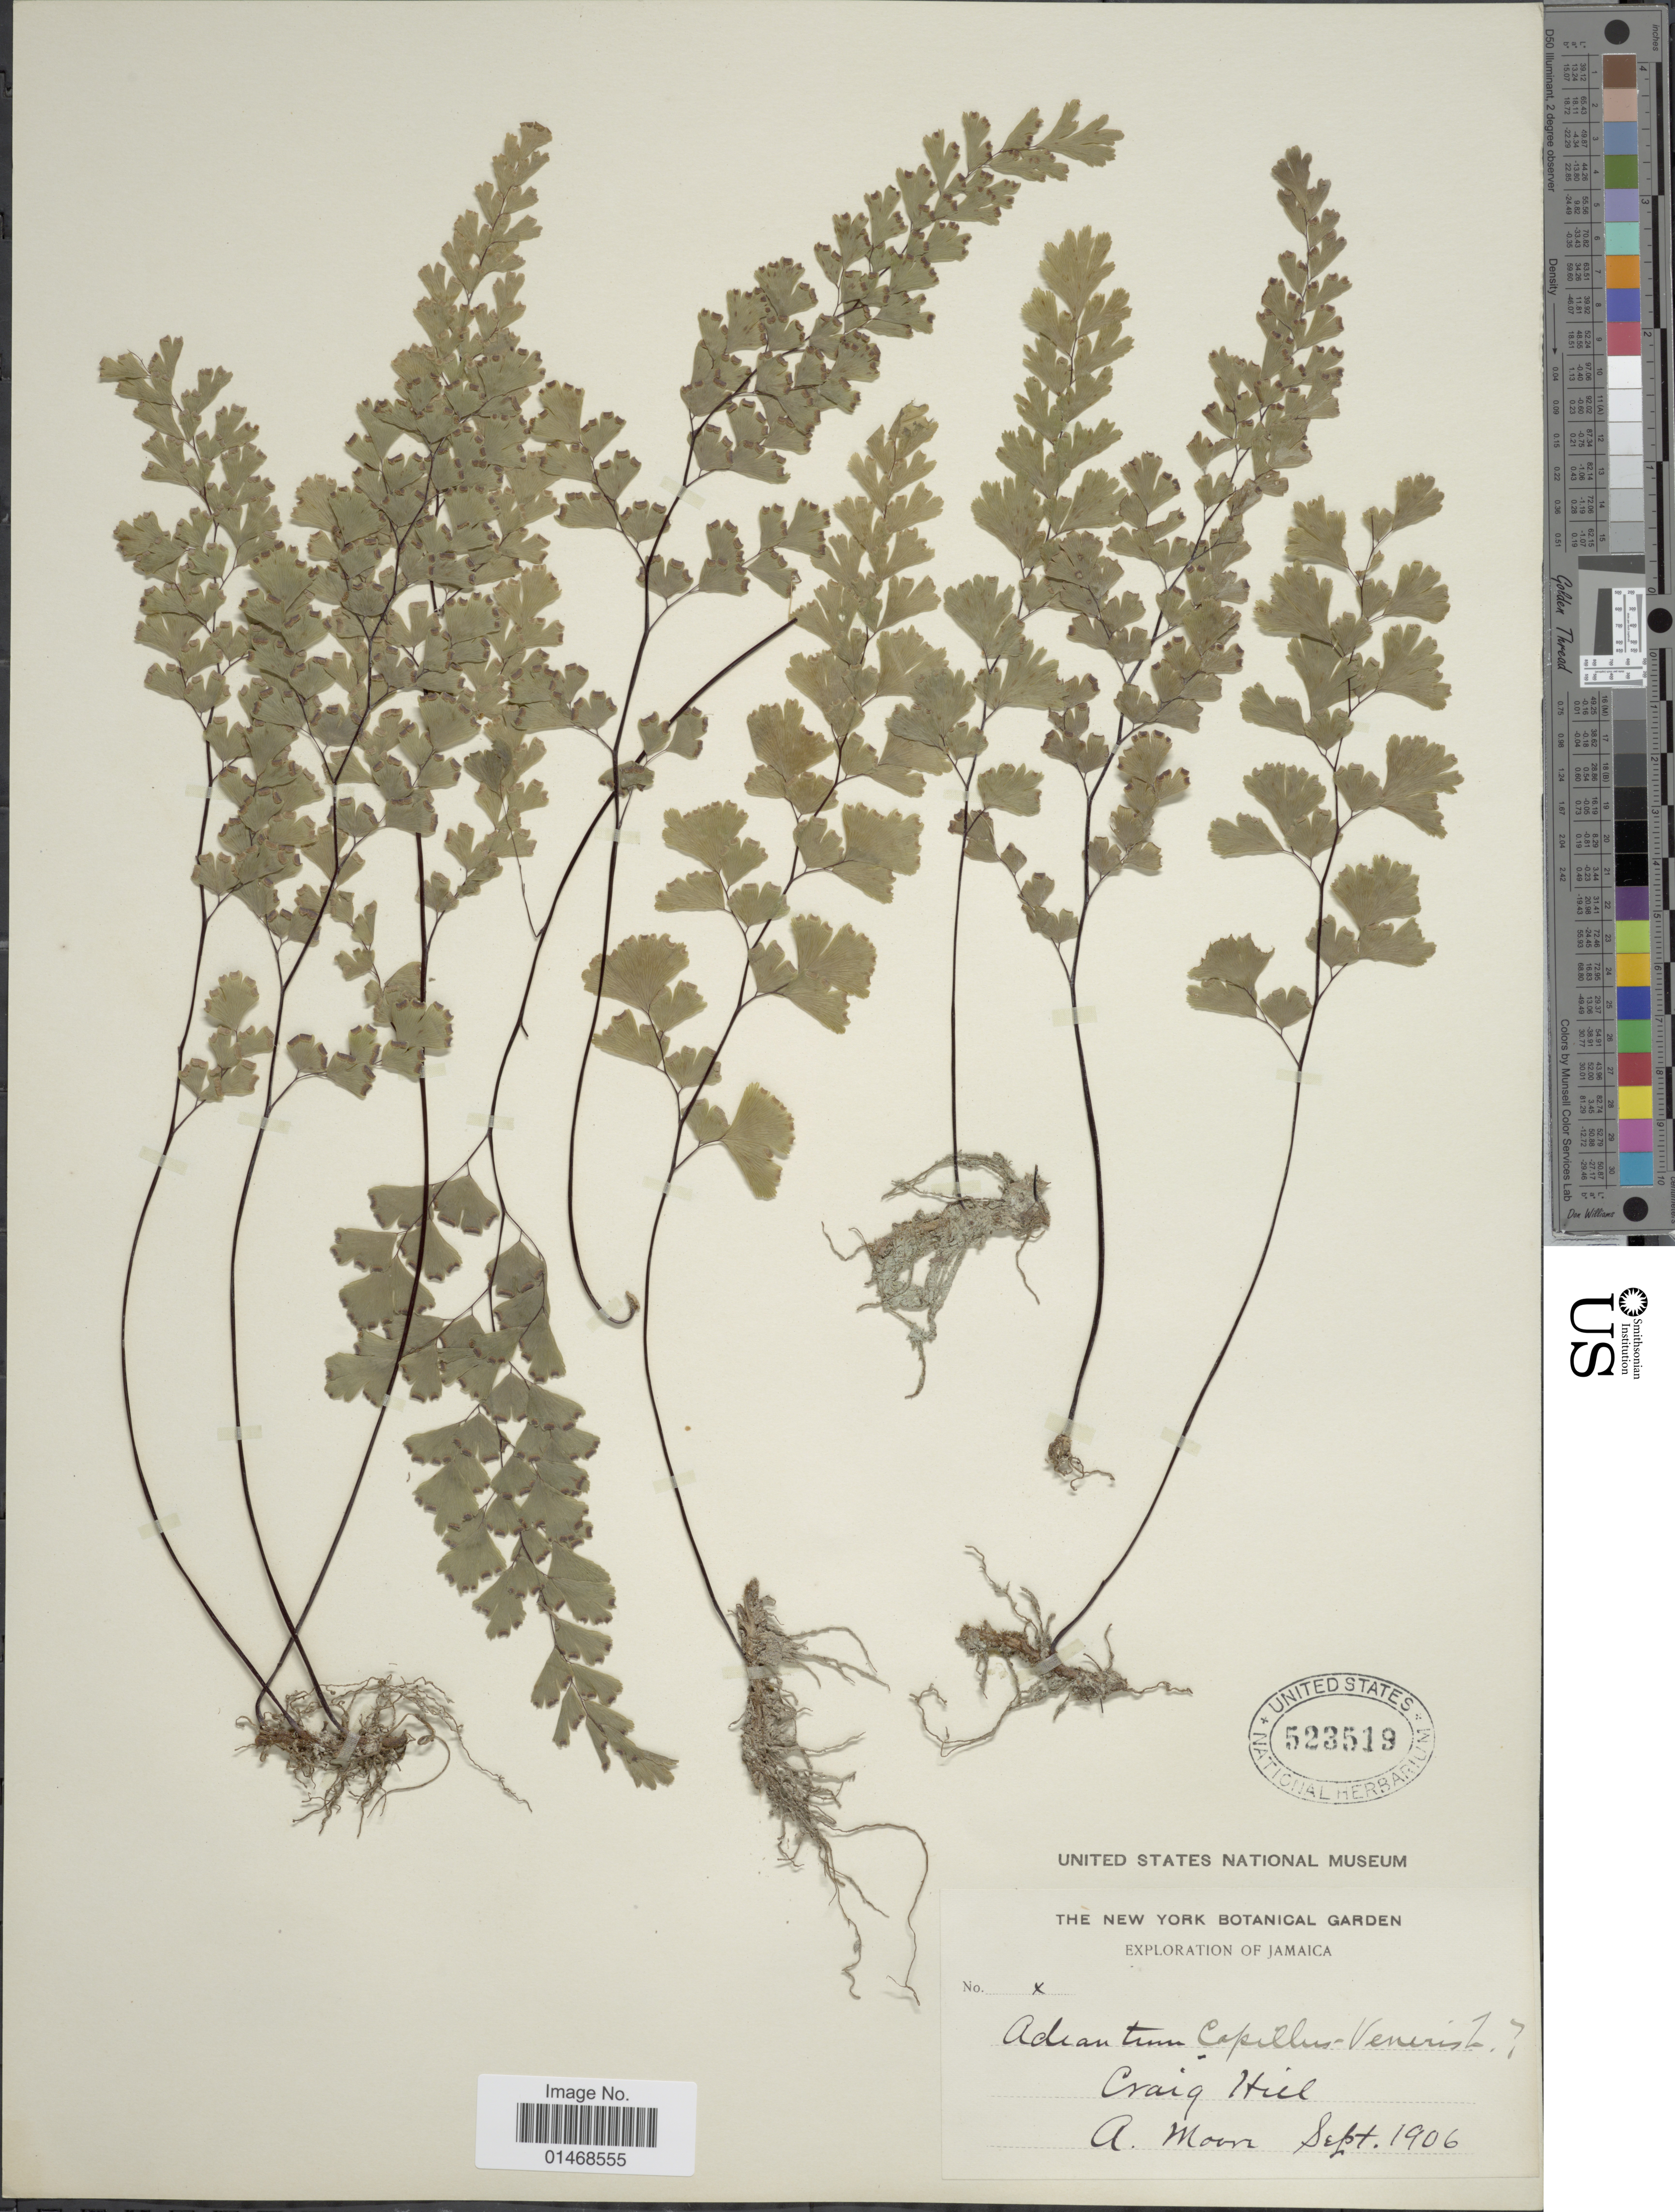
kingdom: Plantae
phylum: Tracheophyta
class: Polypodiopsida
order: Polypodiales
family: Pteridaceae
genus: Adiantum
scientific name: Adiantum capillus-veneris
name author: L.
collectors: A. Moore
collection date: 1906-09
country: Jamaica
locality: Craig Hill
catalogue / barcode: US 523519